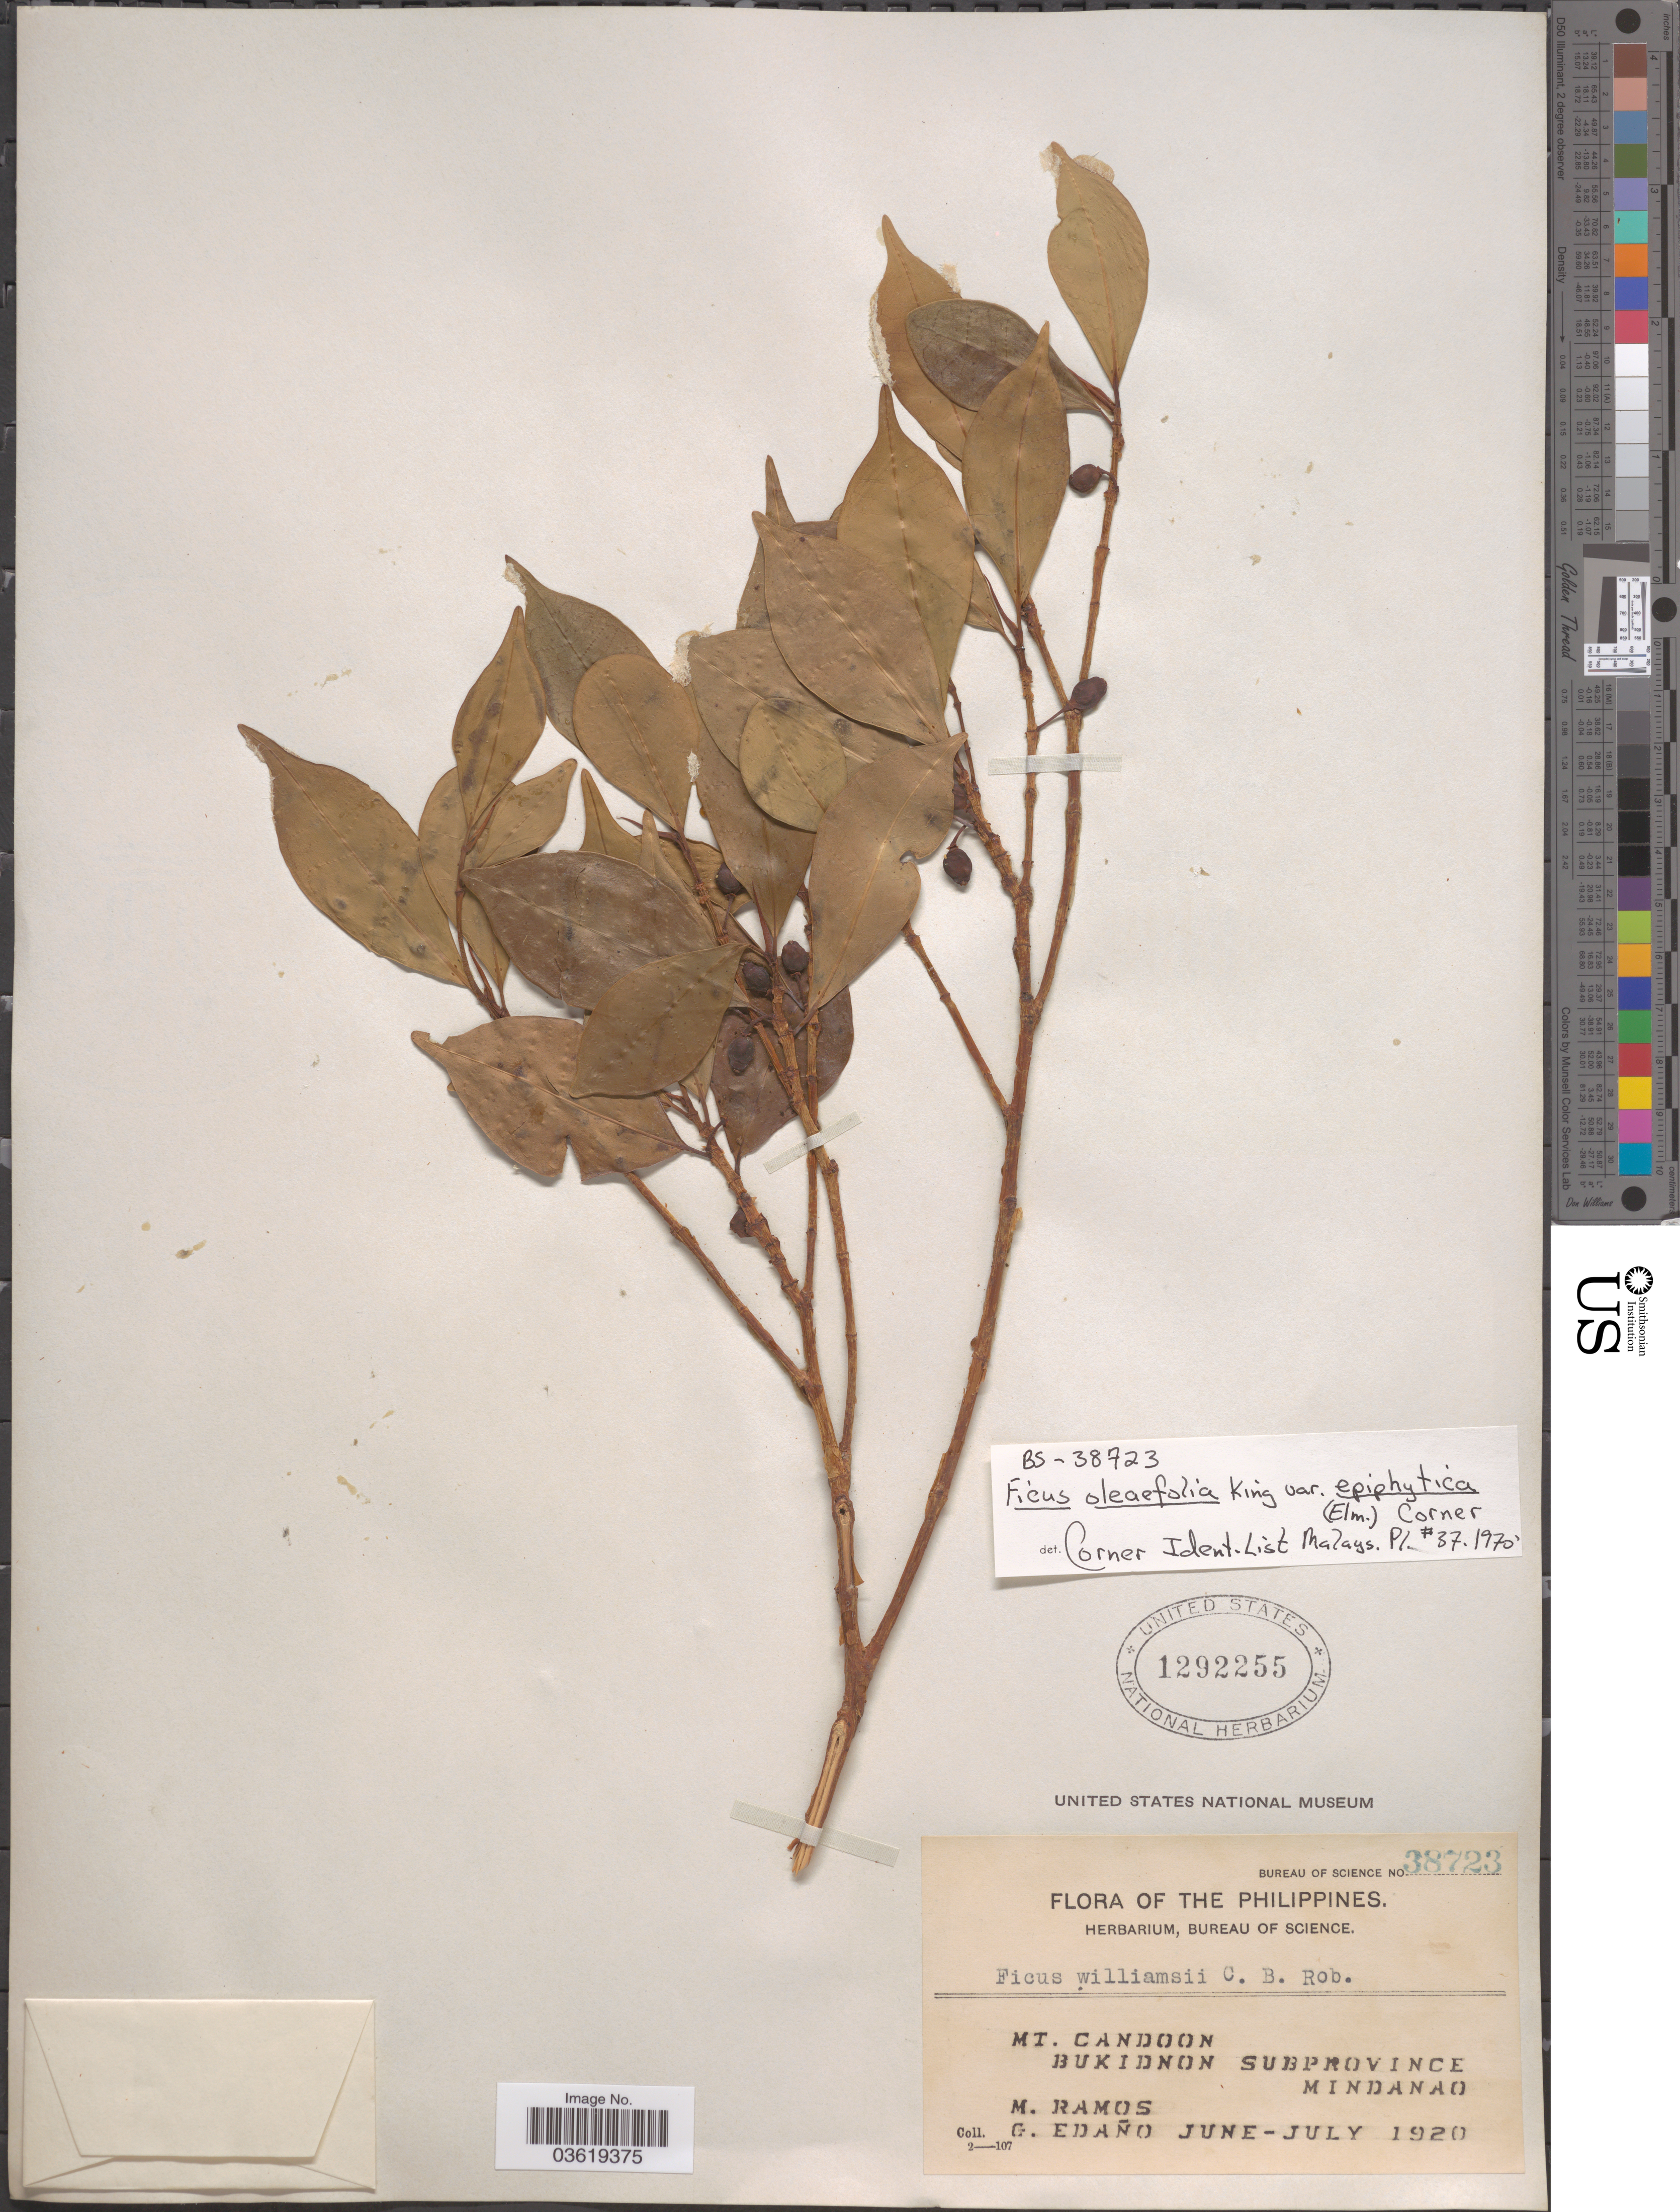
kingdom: Plantae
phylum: Tracheophyta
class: Magnoliopsida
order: Rosales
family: Moraceae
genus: Ficus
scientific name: Ficus oleifolia var. epiphytica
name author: (Elmer) Corner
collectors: M. Ramos & G. Edaño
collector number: Bureau of Science 38723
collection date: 1920-06/1920-07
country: Philippines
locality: Mt. Candoon, Bukidnon Subprovince, Mindanao.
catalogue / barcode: US 1292255